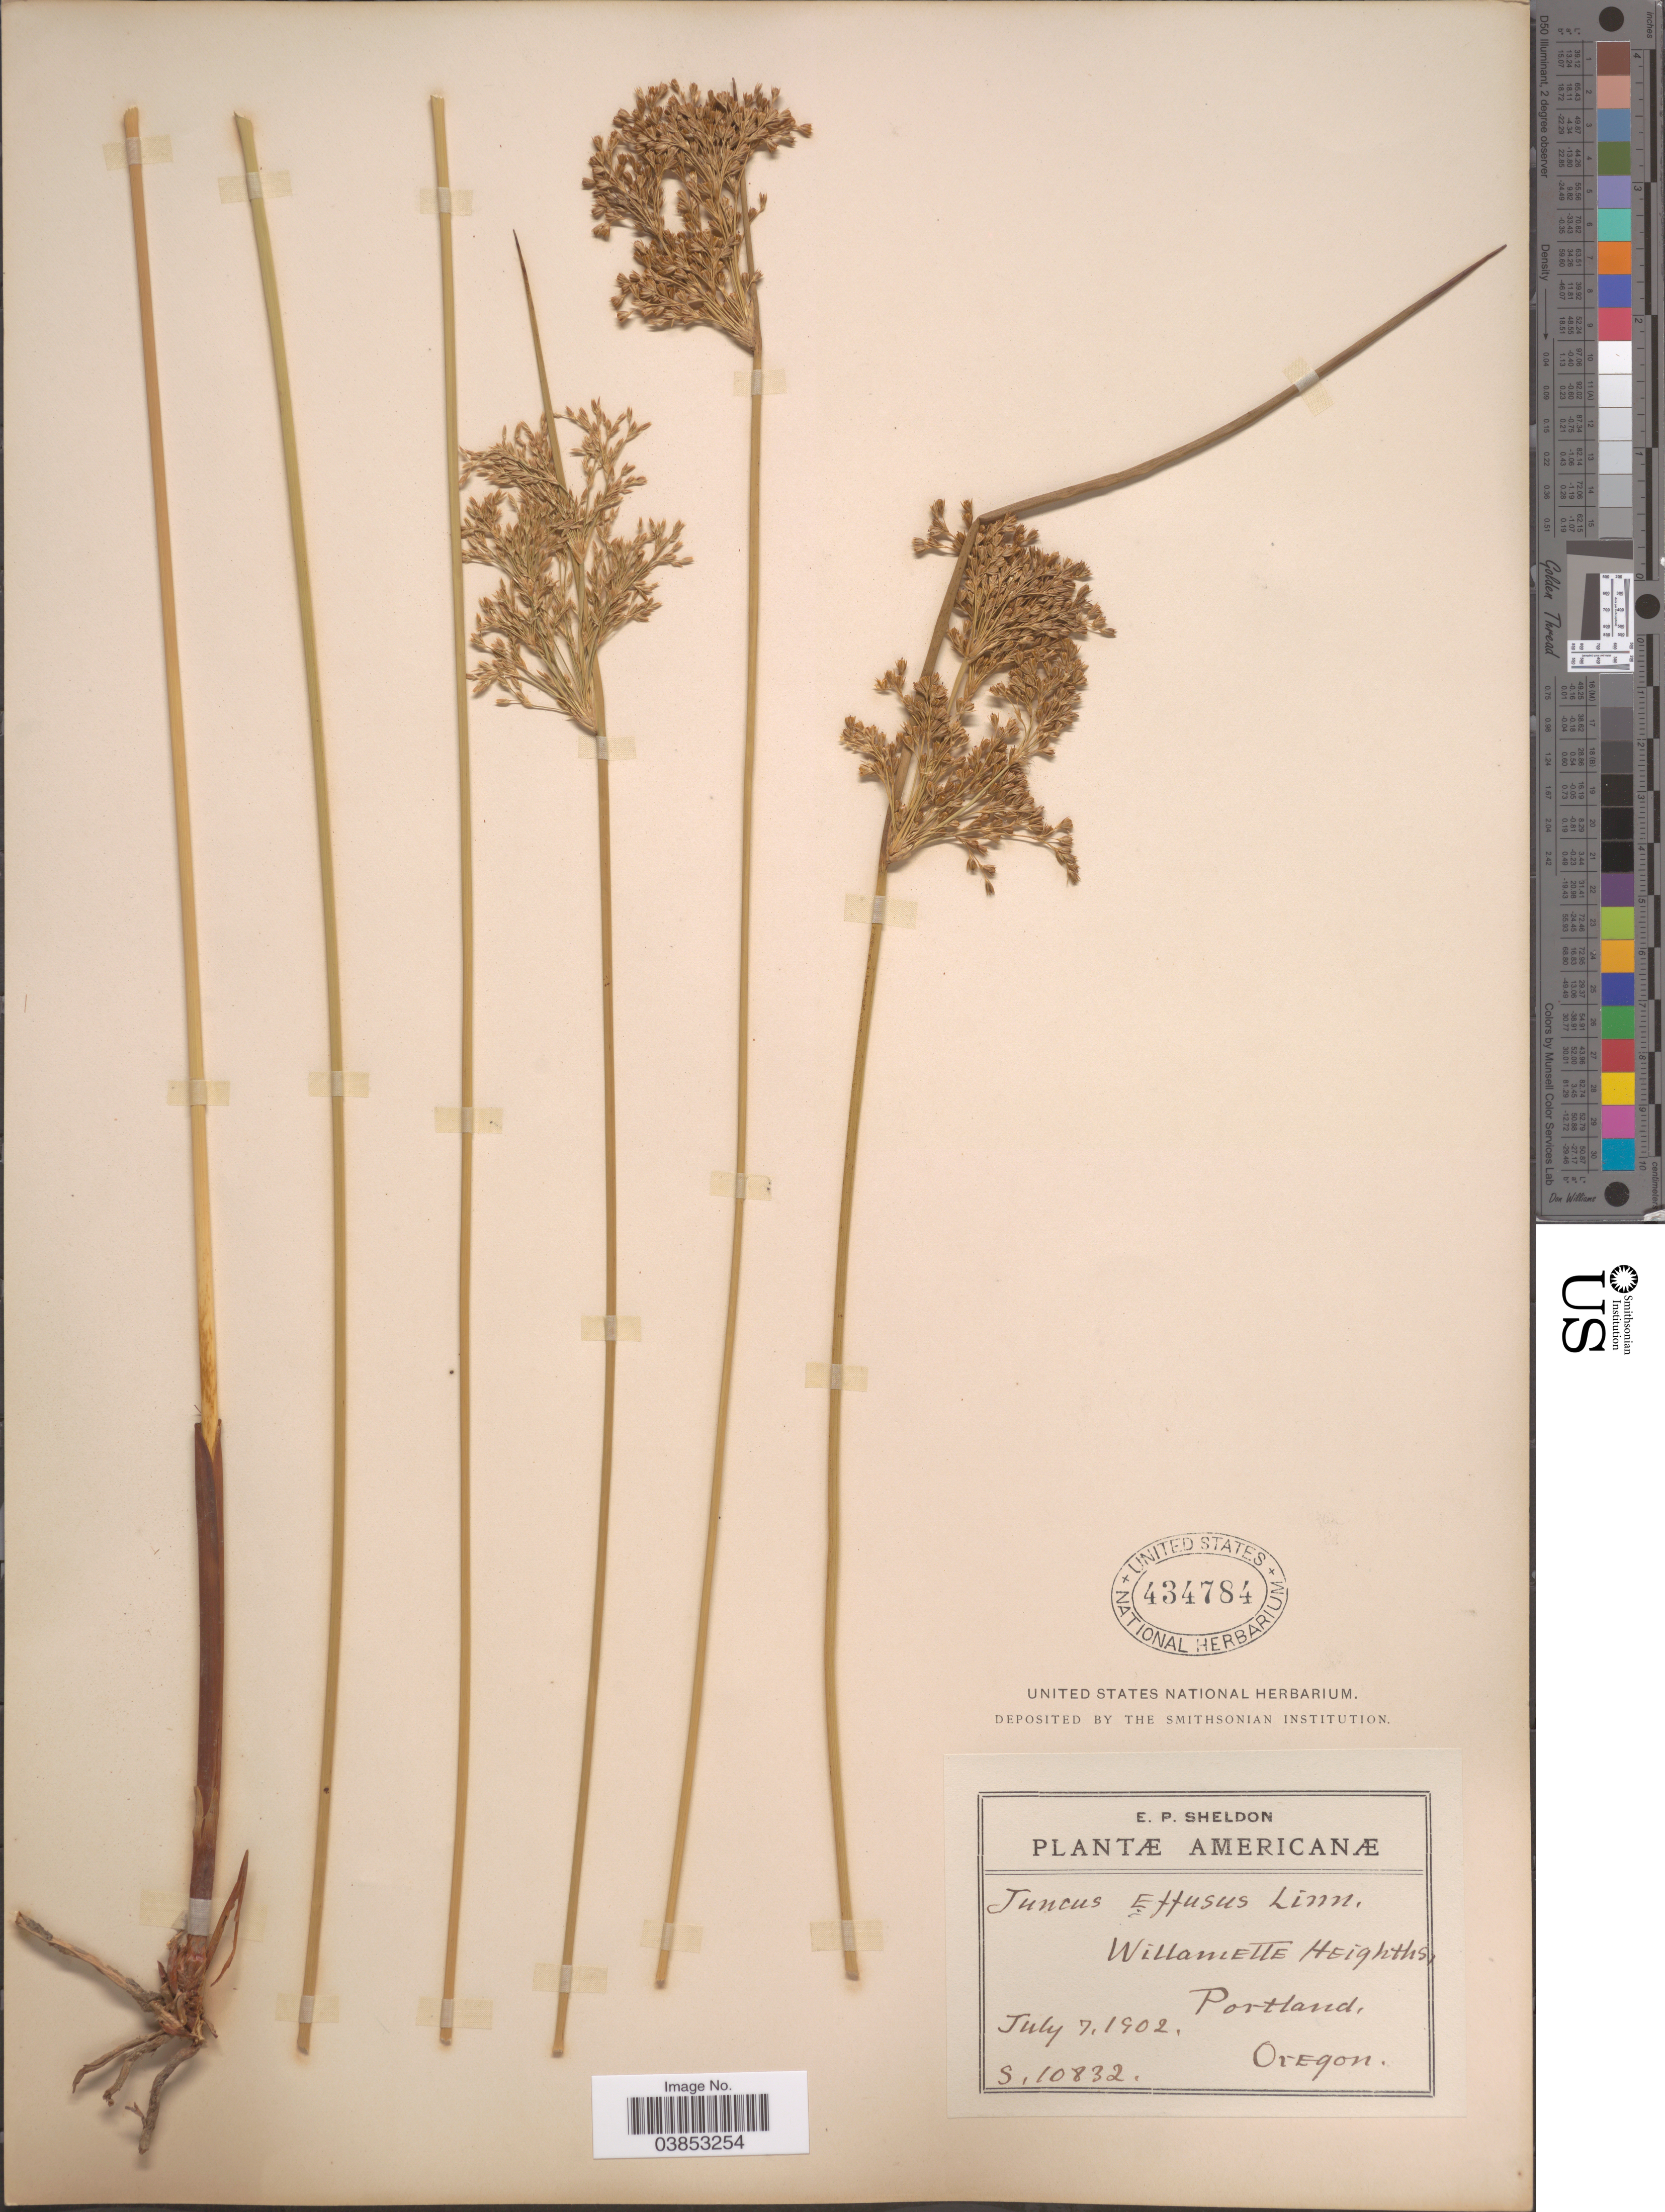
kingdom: Plantae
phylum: Tracheophyta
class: Liliopsida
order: Poales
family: Juncaceae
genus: Juncus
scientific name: Juncus effusus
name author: L.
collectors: E. P. Sheldon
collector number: S10832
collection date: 1902-07-07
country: United States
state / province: Oregon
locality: Willamette Heights. Portland.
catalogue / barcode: US 434784